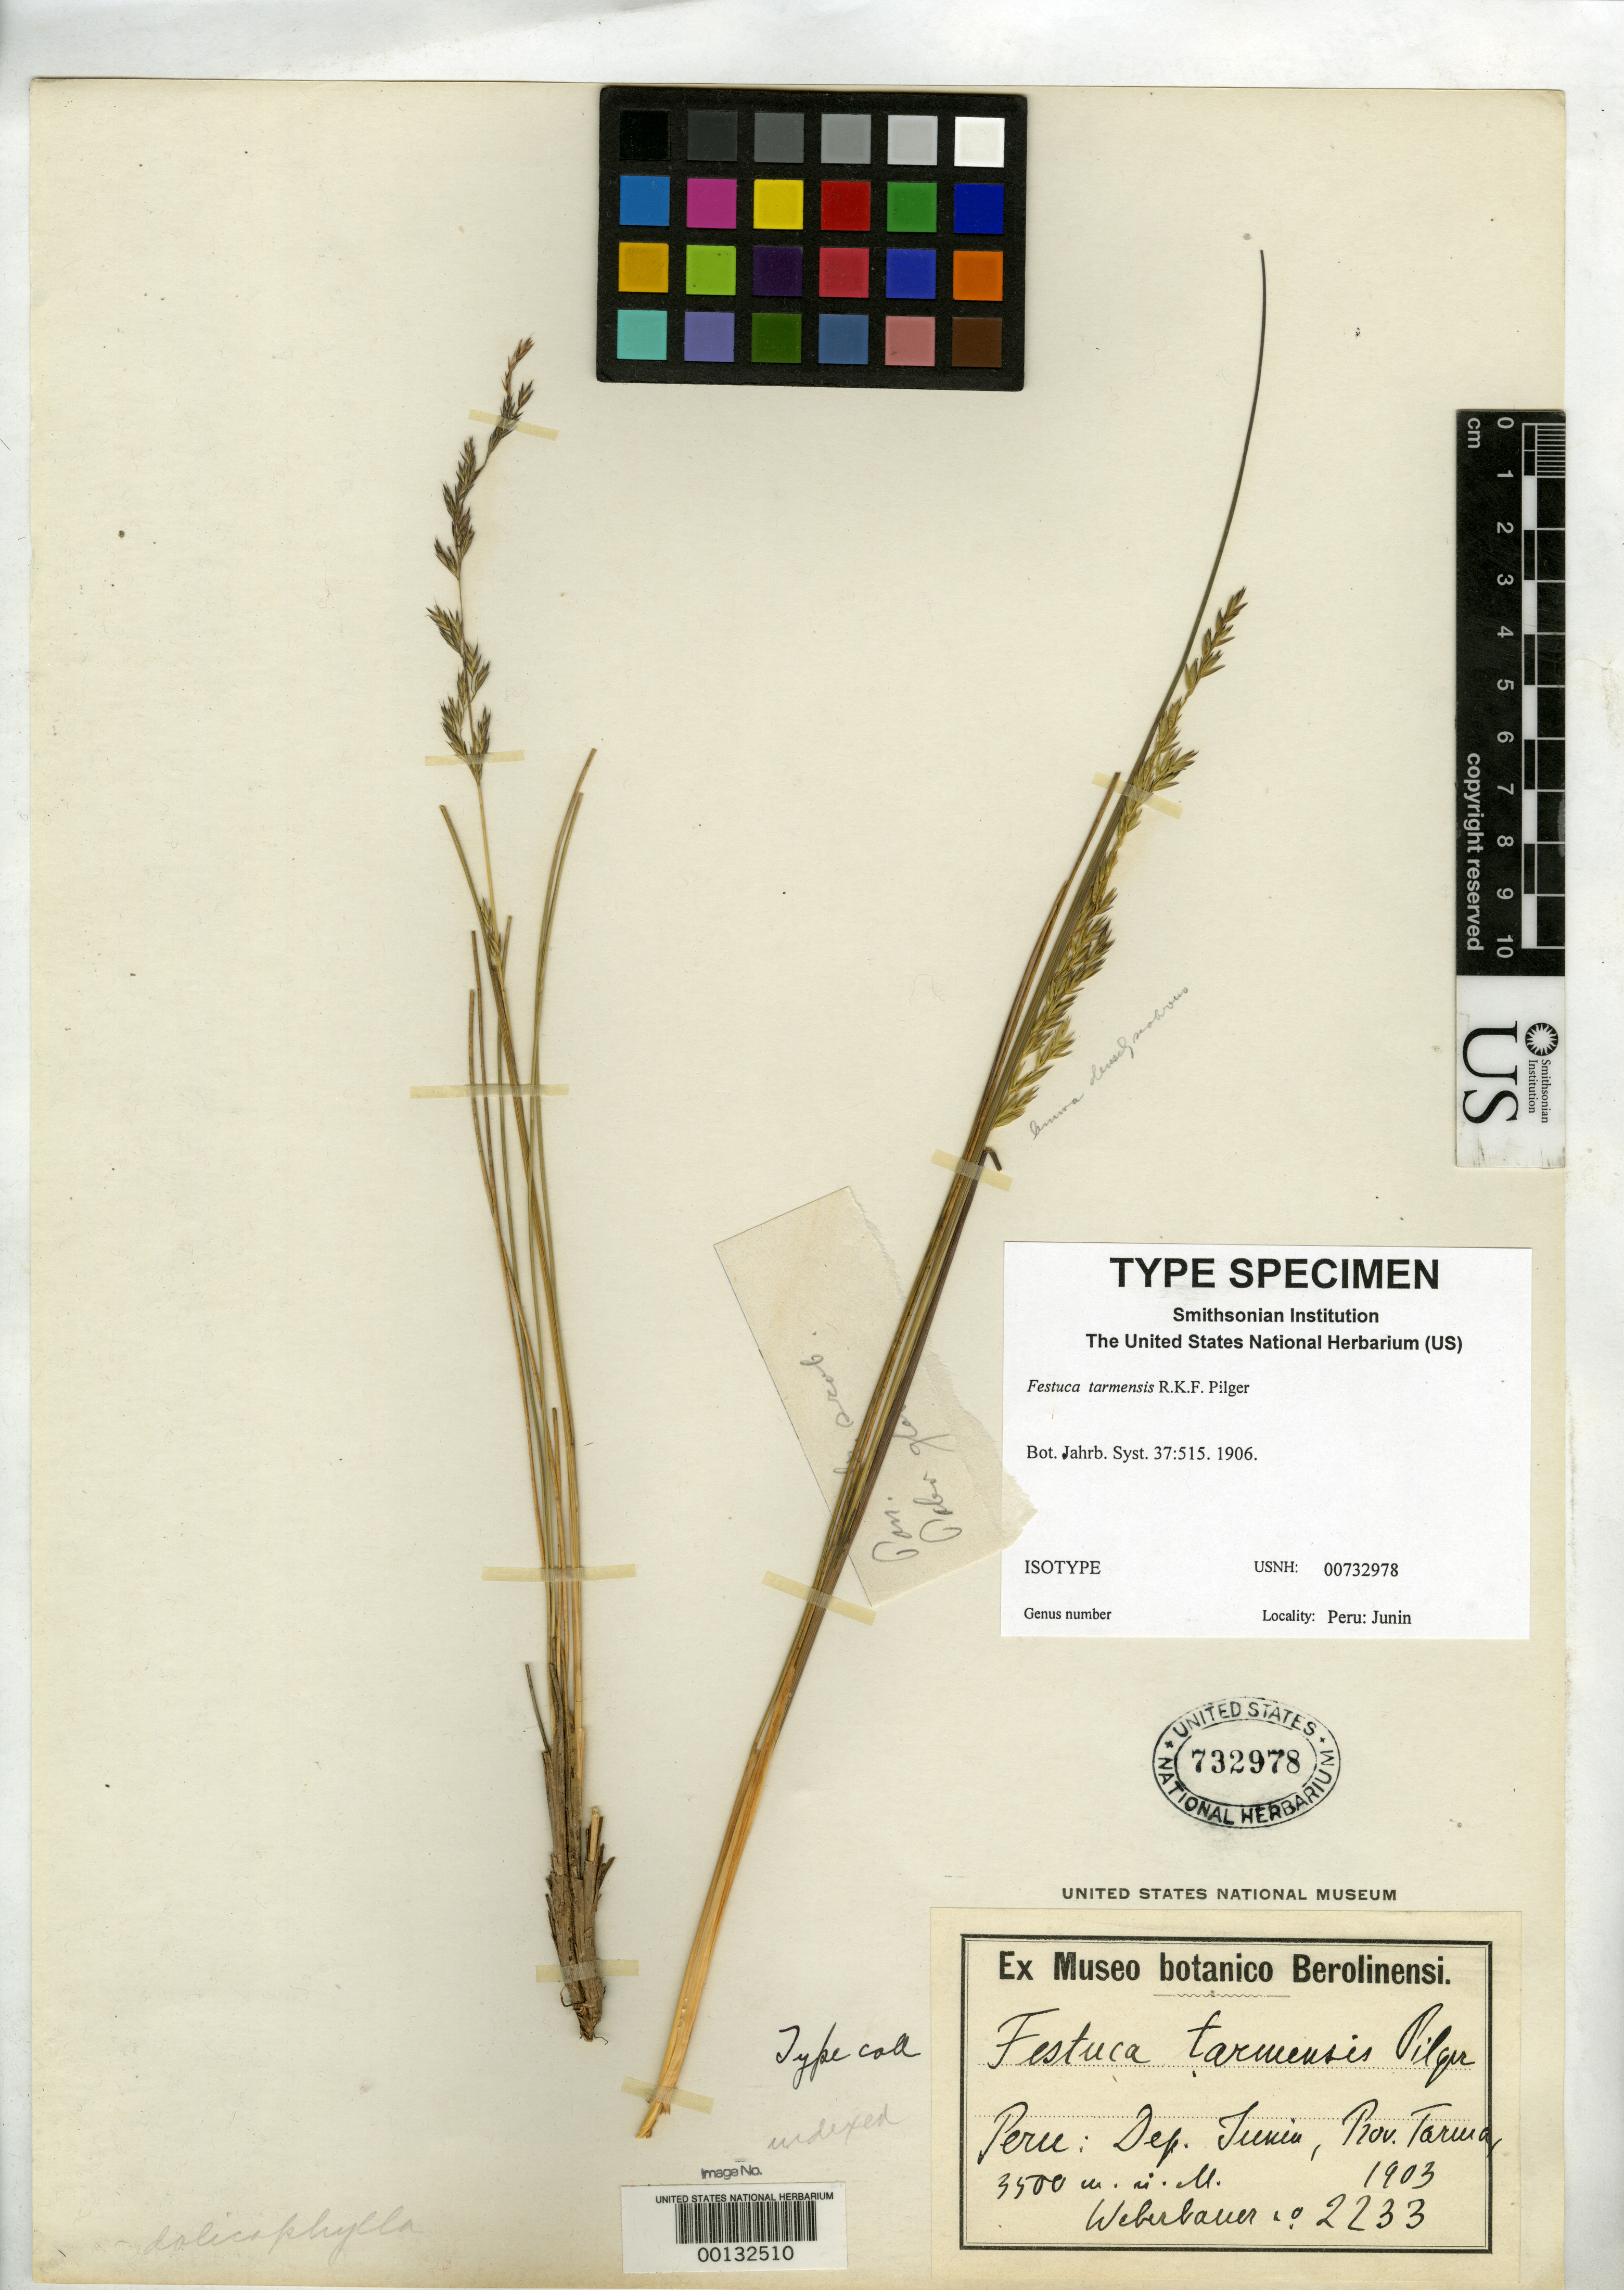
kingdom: Plantae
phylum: Tracheophyta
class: Liliopsida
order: Poales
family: Poaceae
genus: Festuca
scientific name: Festuca tarmensis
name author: Pilg.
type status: Isotype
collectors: A. Weberbauer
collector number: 2233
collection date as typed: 1903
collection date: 1903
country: Peru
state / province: Junín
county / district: Tarma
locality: Near Huacapistana.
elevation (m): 3500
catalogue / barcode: US 732978